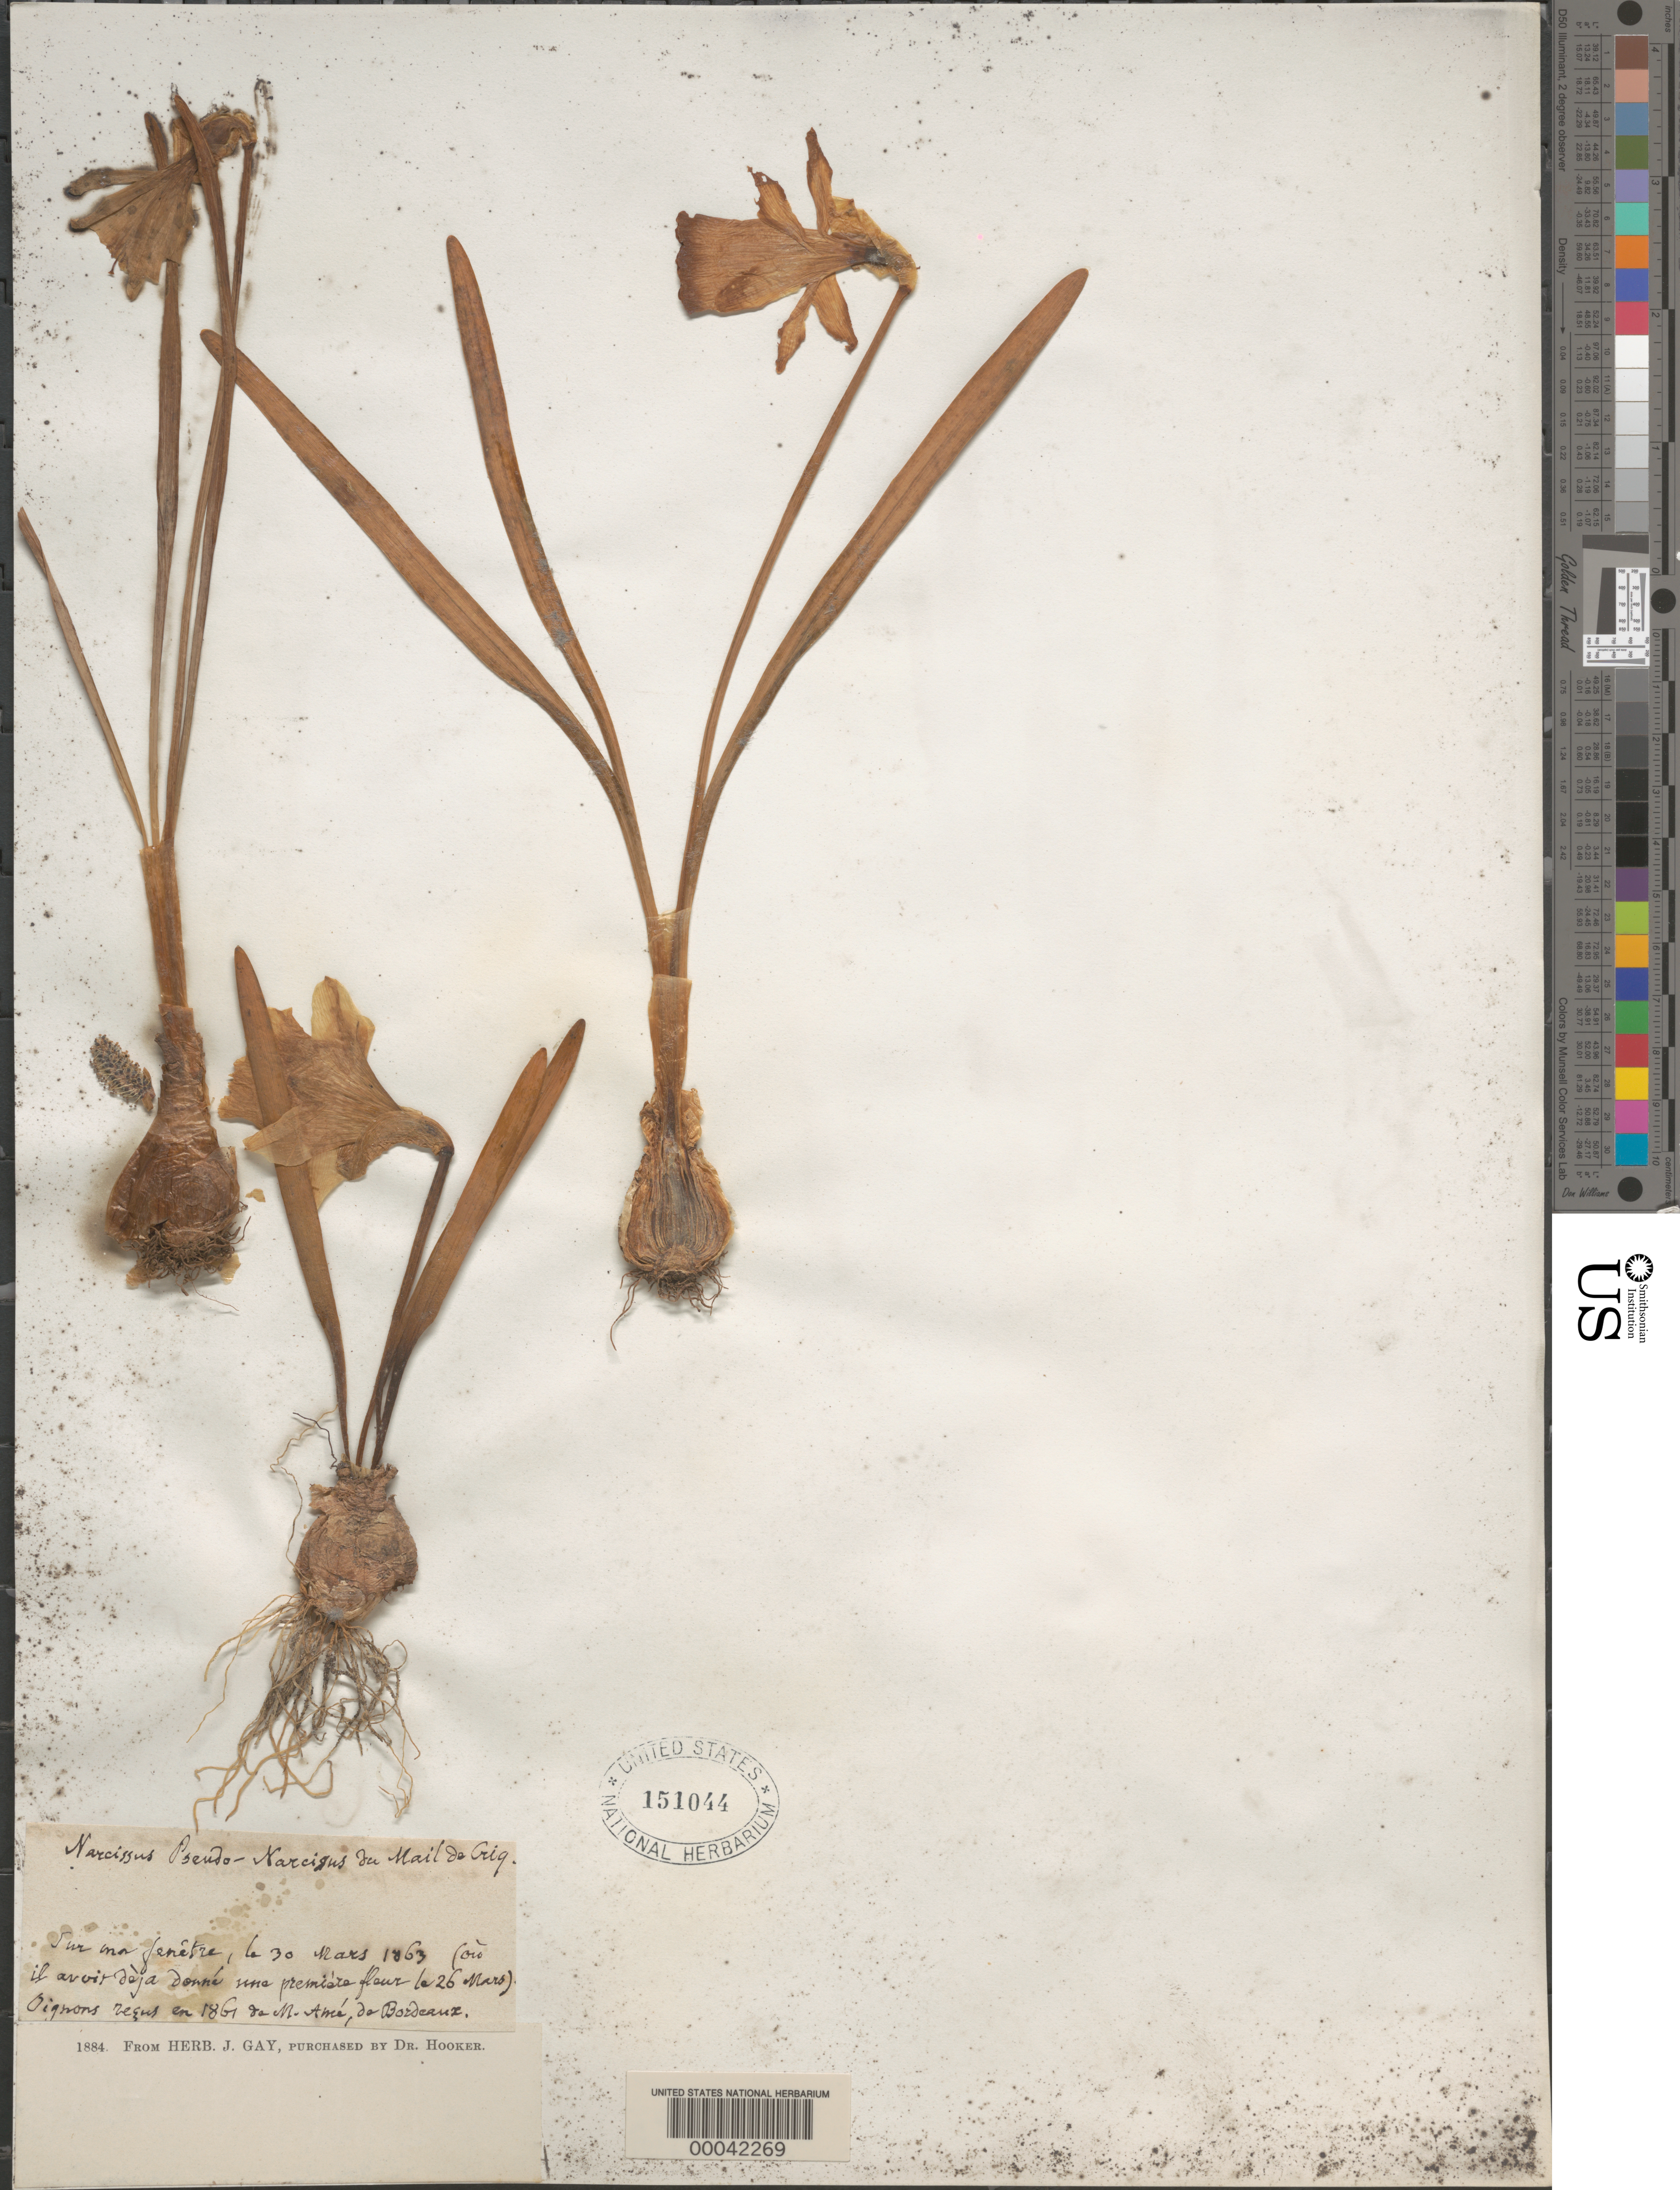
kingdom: Plantae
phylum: Tracheophyta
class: Liliopsida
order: Asparagales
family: Amaryllidaceae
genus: Narcissus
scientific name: Narcissus pseudonarcissus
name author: L.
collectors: ex herb. J. Gay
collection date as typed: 1861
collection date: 1861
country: France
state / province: Nouvelle-Aquitaine (?)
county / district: Gironde ?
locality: Bordeaux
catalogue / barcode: US 151044